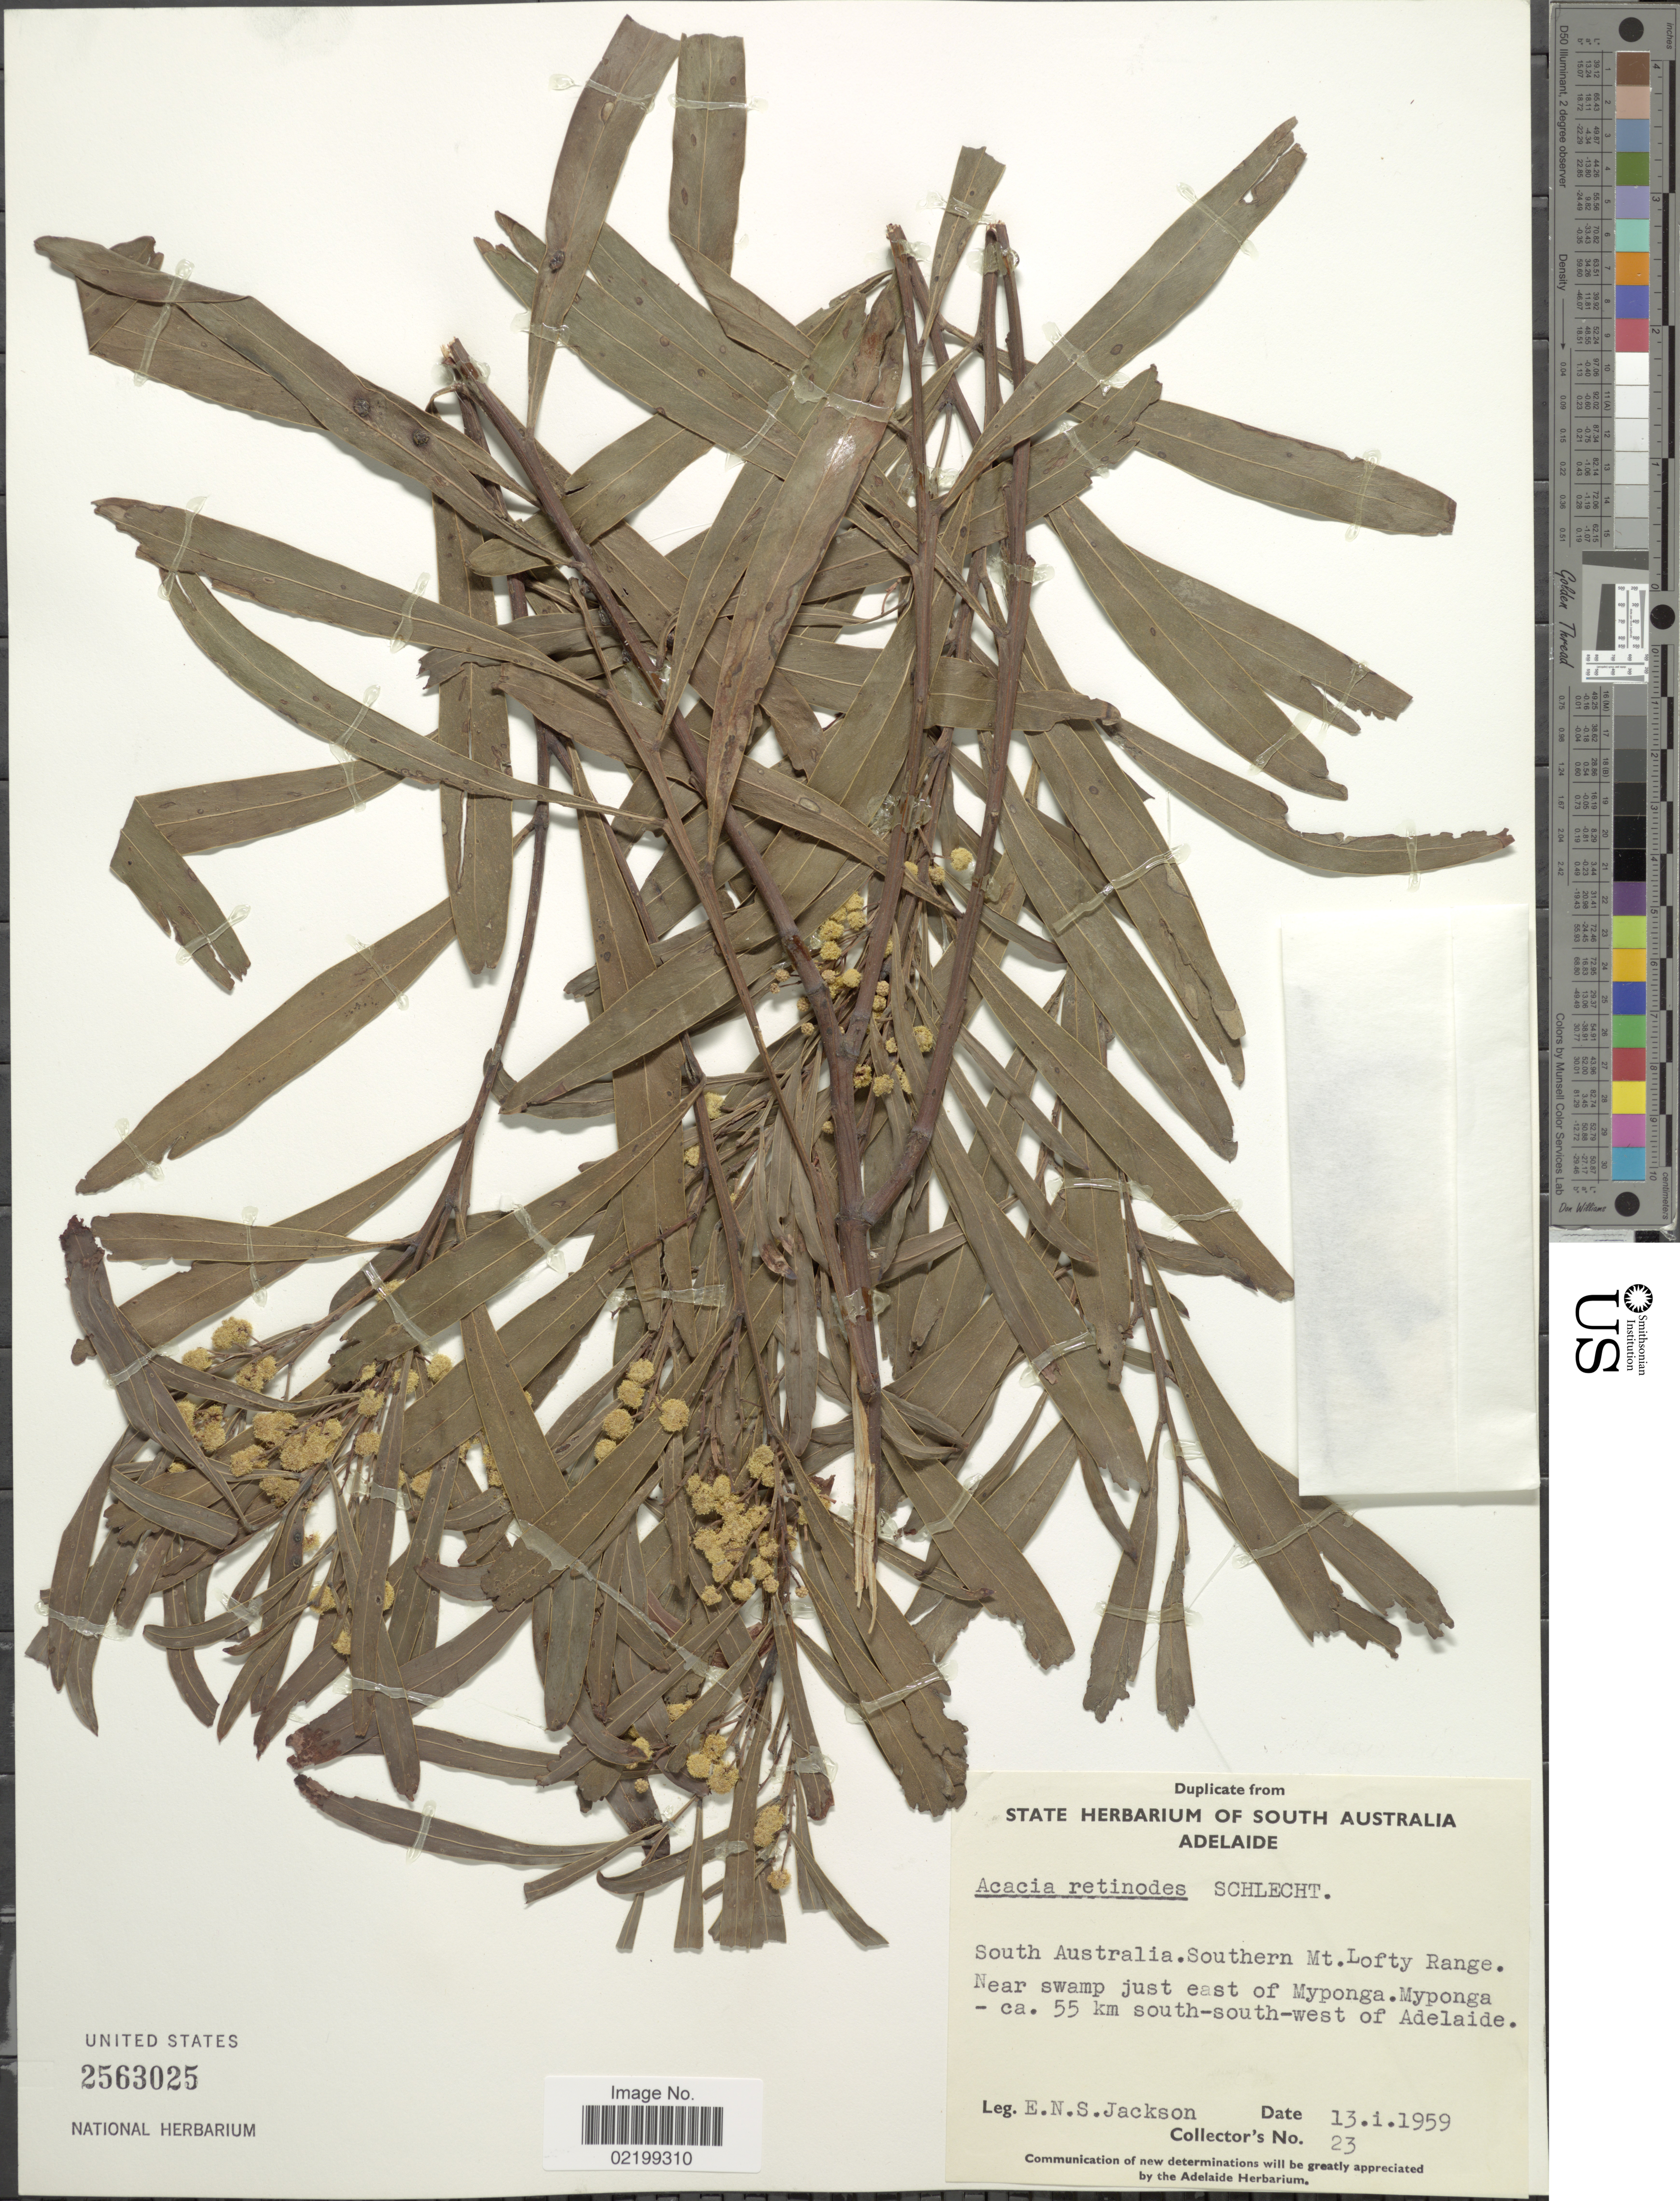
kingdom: Plantae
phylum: Tracheophyta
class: Magnoliopsida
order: Fabales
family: Fabaceae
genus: Acacia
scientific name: Acacia retinodes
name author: Schltdl.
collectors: E. Jackson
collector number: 23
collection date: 1959-01-13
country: Australia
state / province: South Australia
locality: Southern Mt. Lofty Range, near swamp just east of Myponga, Myponga ca. 55 km south-south-west of Adelaide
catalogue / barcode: US 2563025